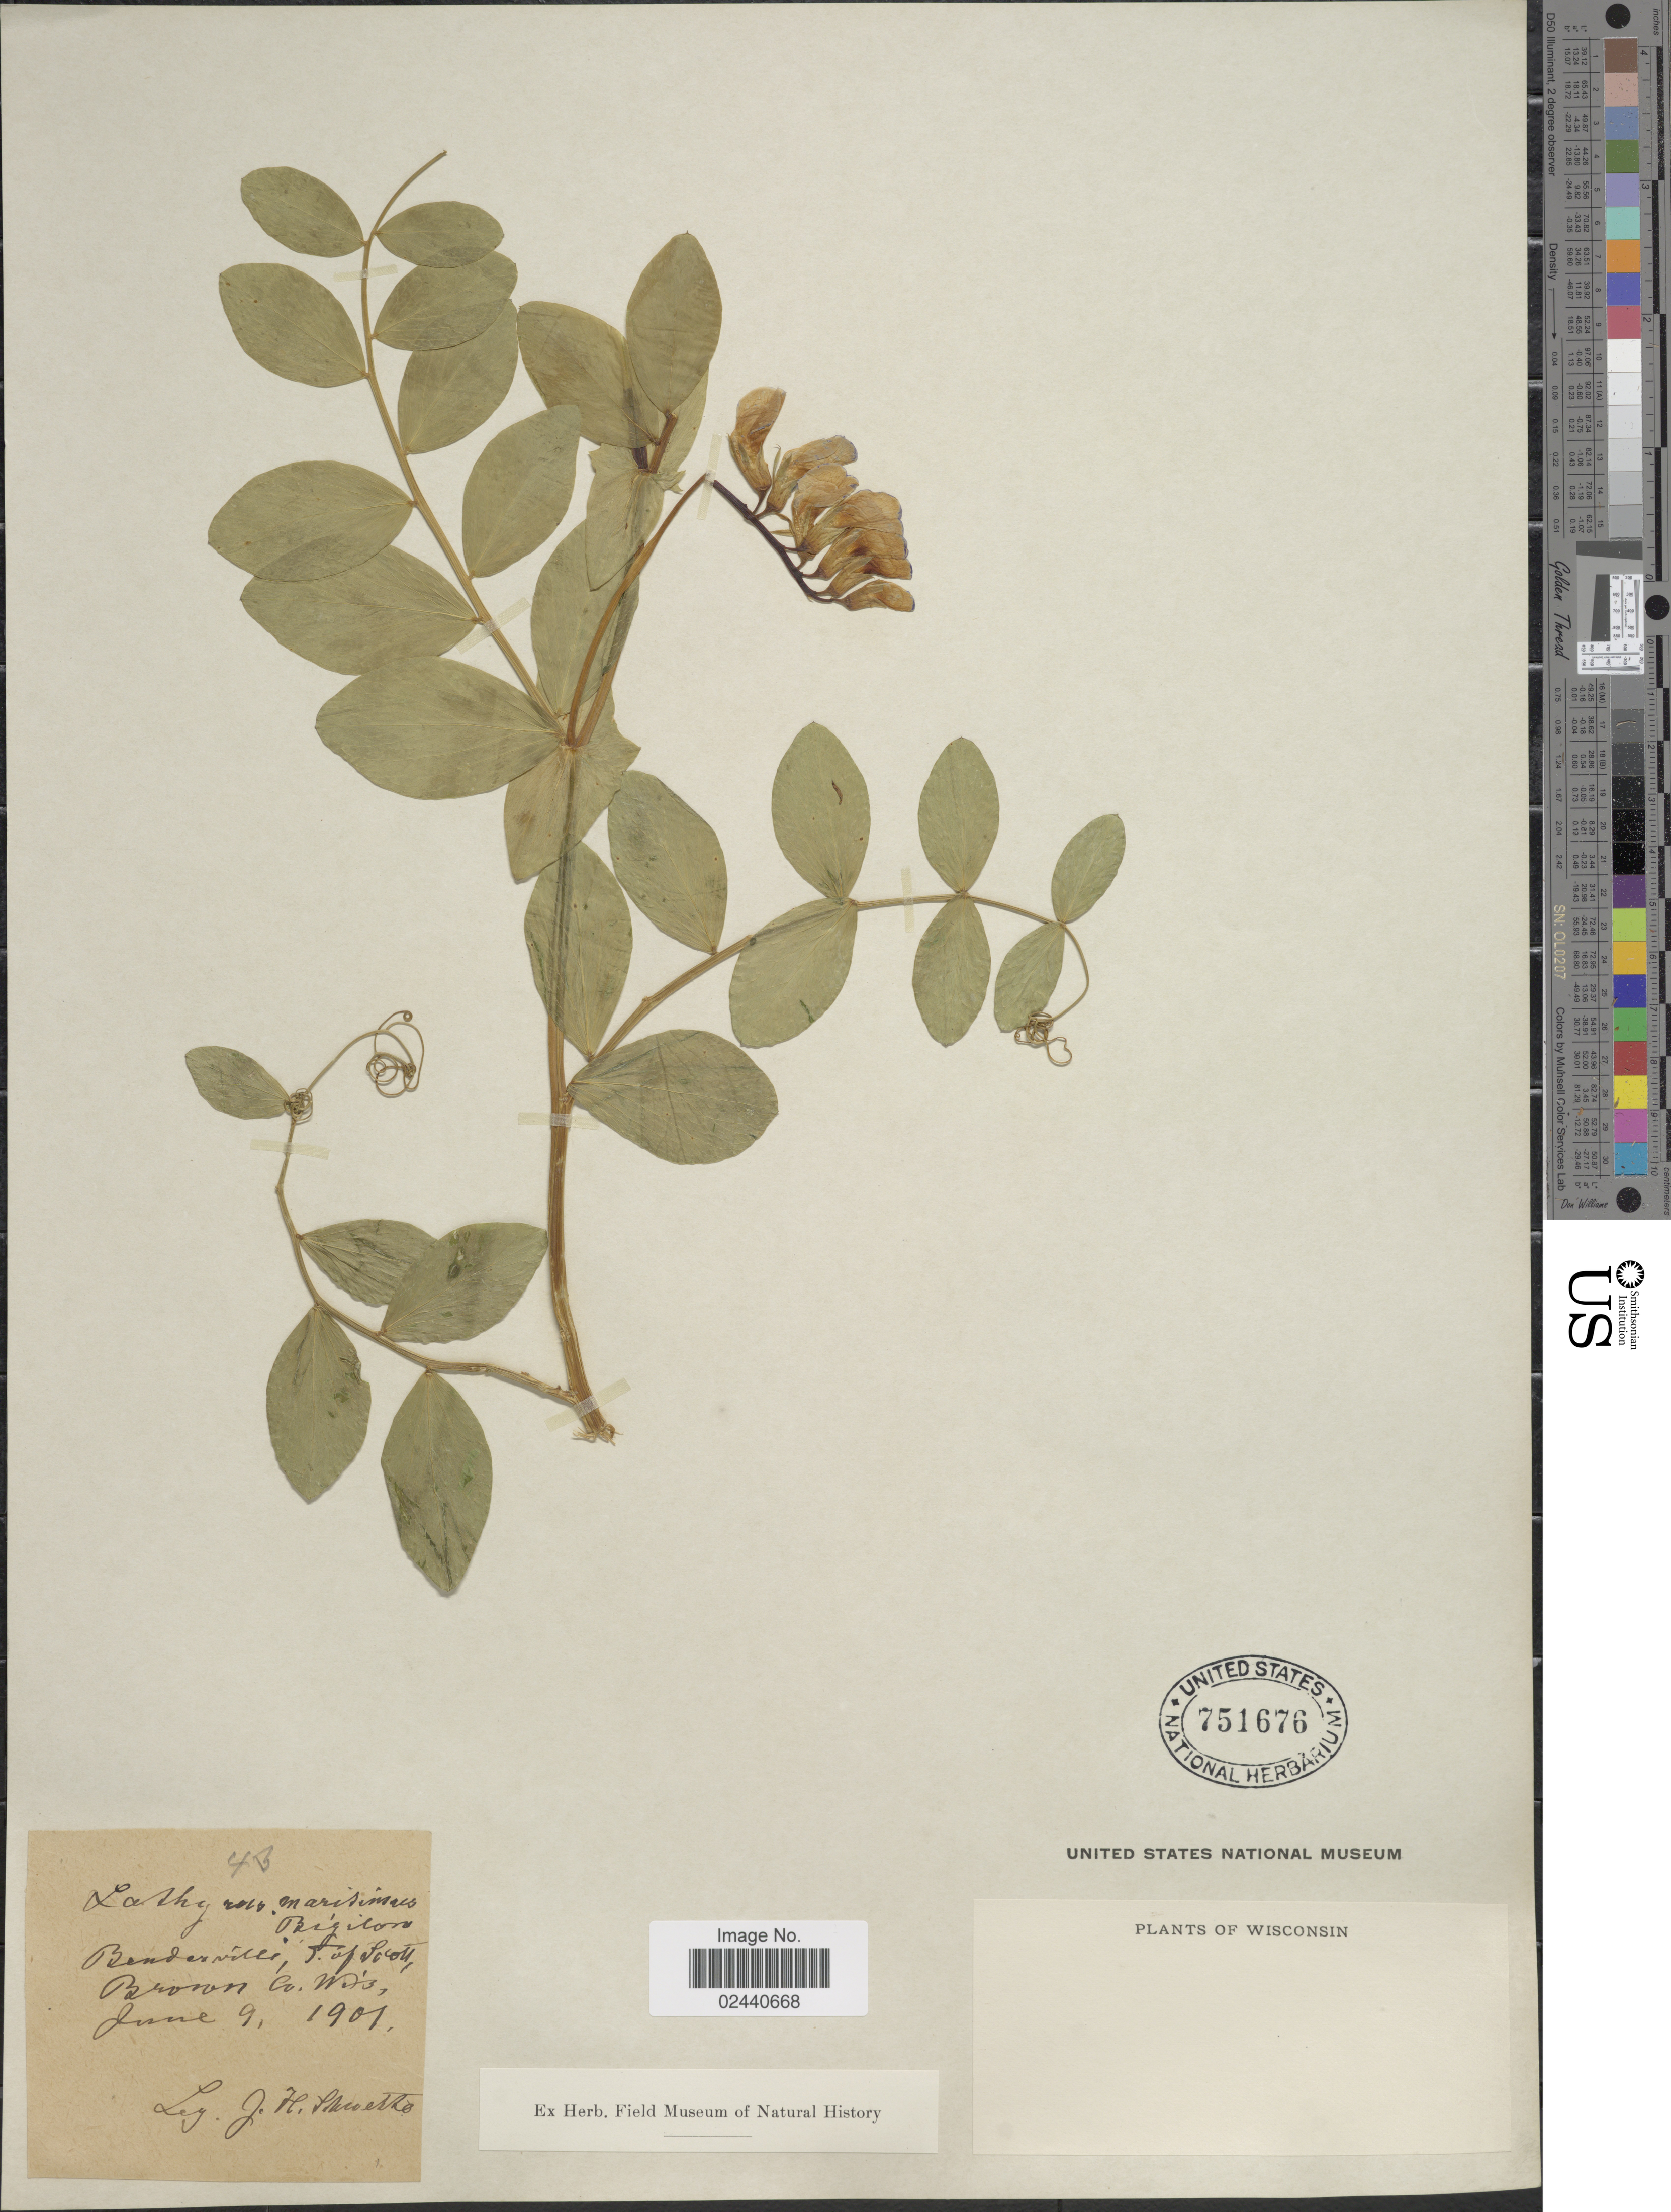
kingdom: Plantae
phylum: Tracheophyta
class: Magnoliopsida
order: Fabales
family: Fabaceae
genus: Lathyrus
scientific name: Lathyrus japonicus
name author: Willd.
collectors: J. H. Schuette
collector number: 43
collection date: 1901-06-09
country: United States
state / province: Wisconsin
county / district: Brown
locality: Benderville, T. of Scott [Town of Scott], Brown Co.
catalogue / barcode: US 751676